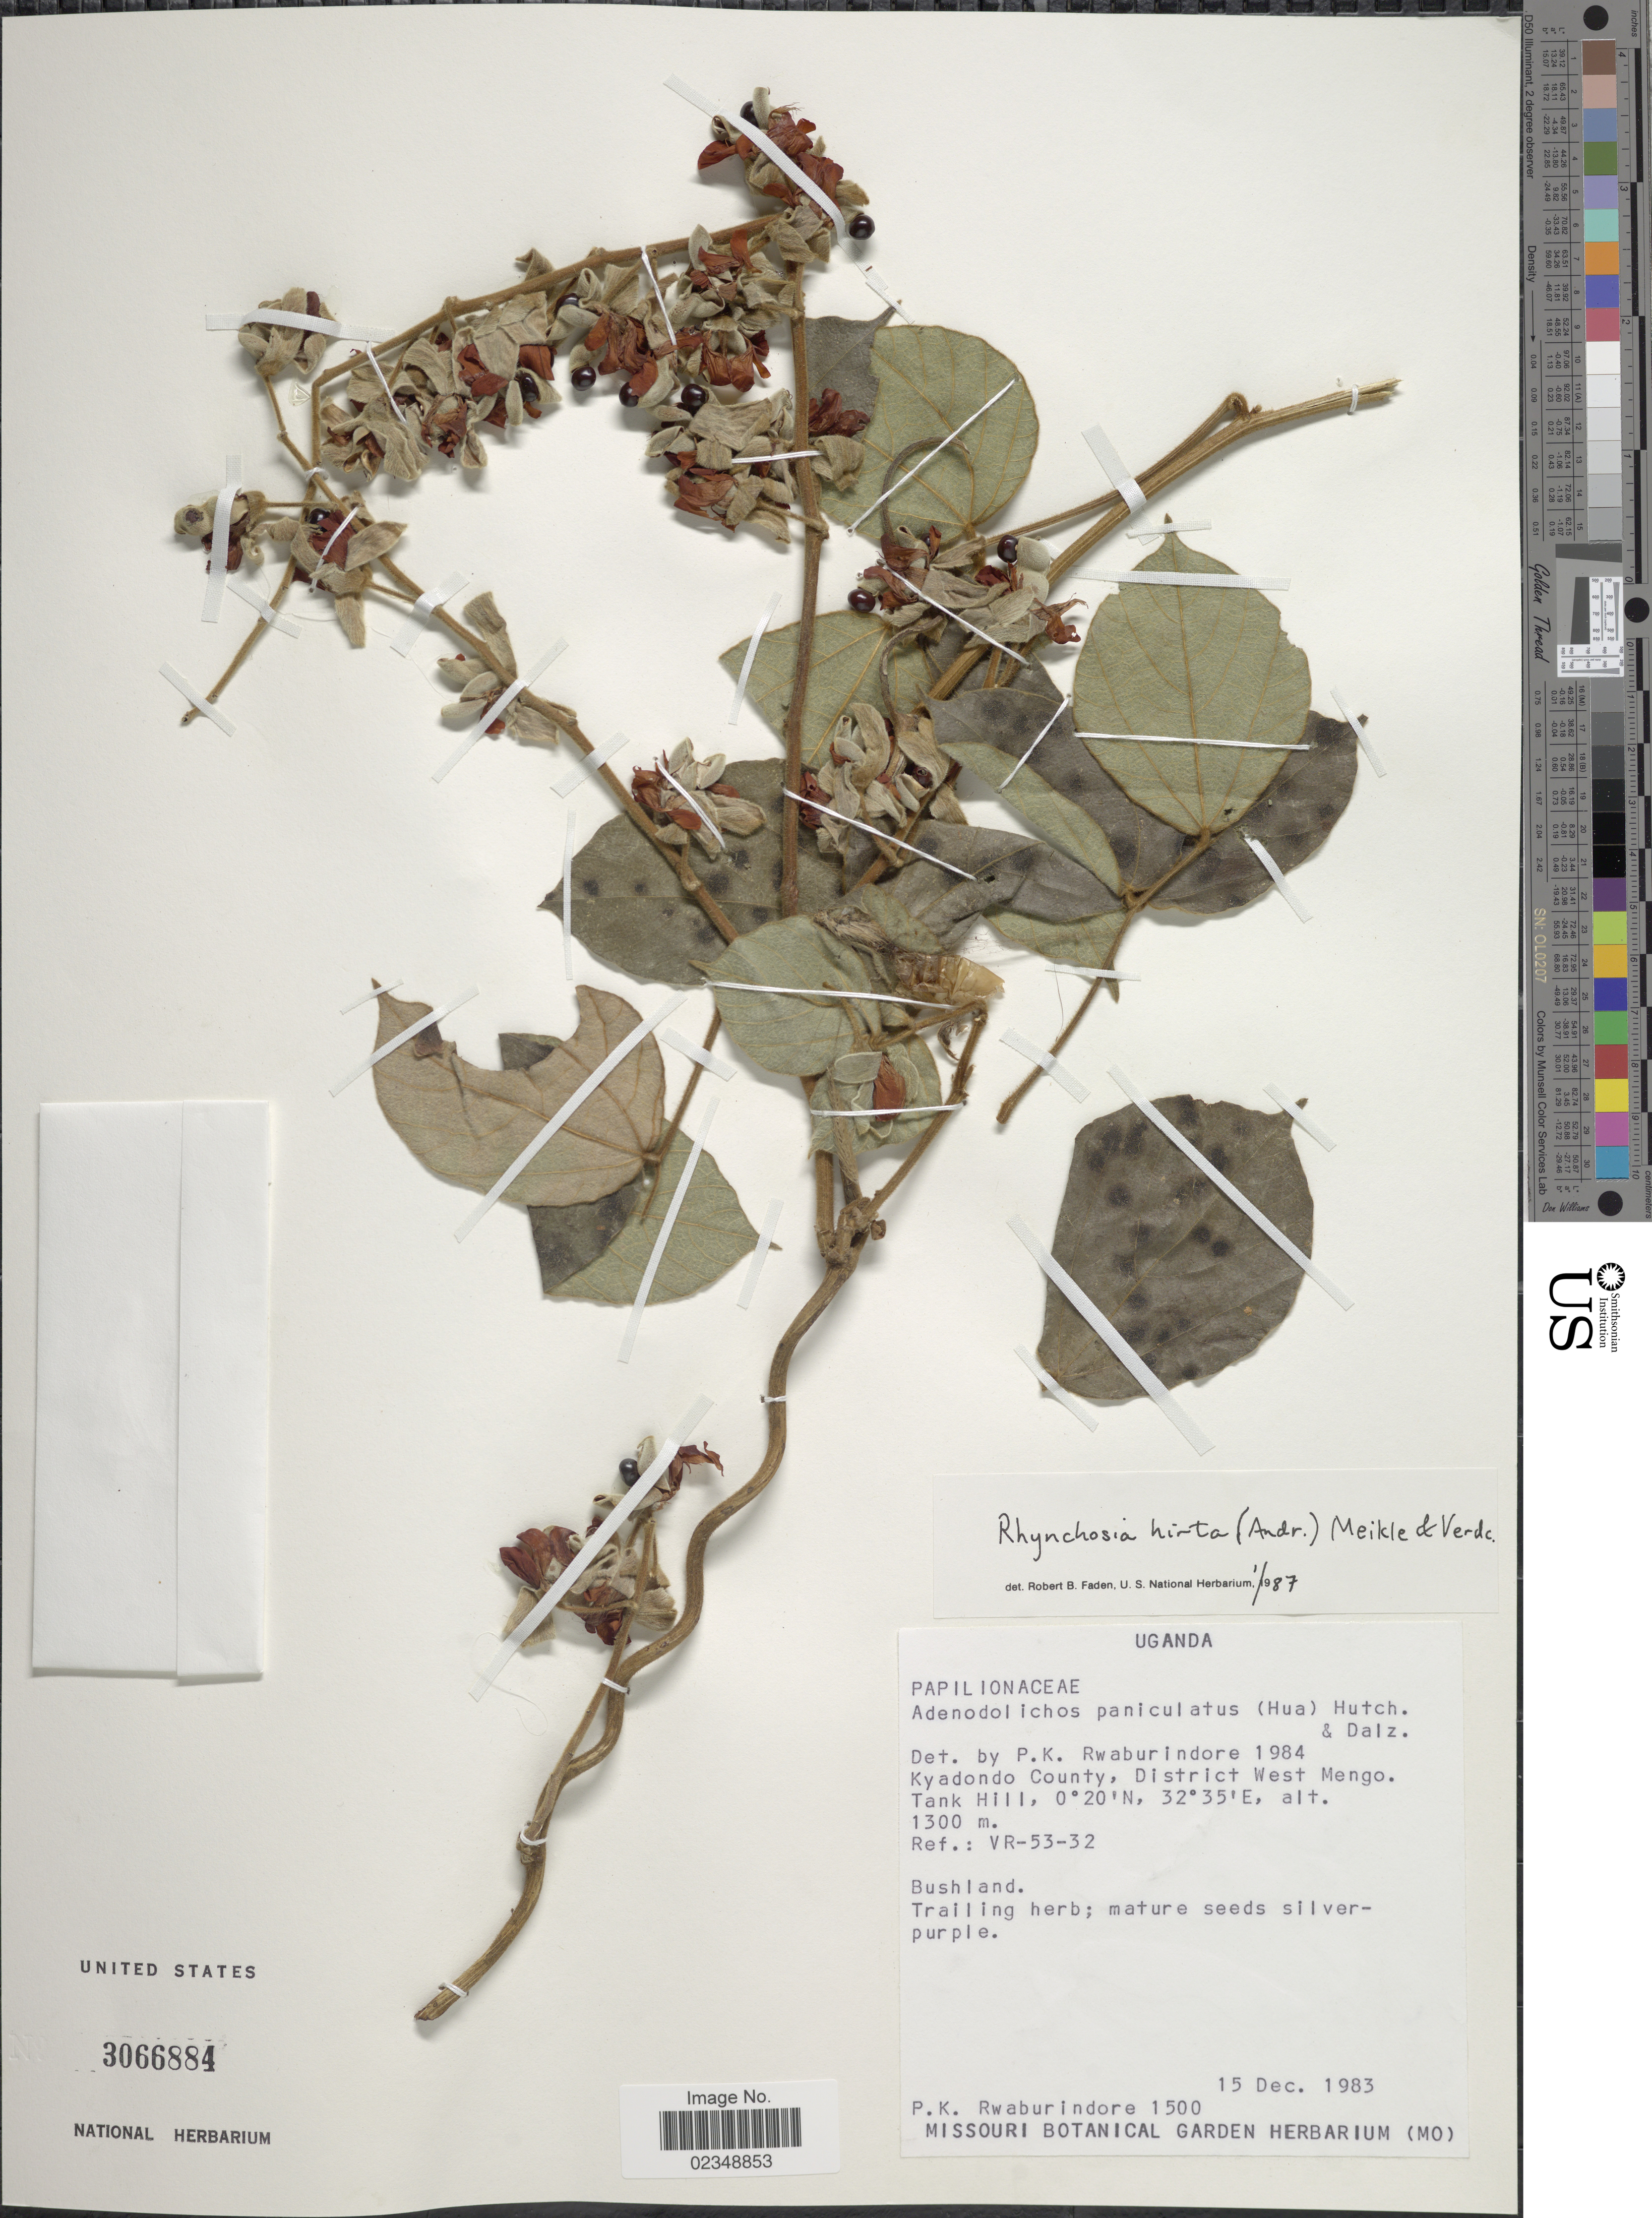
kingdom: Plantae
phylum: Tracheophyta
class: Magnoliopsida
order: Fabales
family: Fabaceae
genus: Rhynchosia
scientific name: Rhynchosia hirta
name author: (Andrews) Meikle & Verdc.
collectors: P. Rwaburindore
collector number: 1500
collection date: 1983-12-15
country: Uganda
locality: Kyadondo County, District West Mengo. Tank Hill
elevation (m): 1300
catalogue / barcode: US 3066884